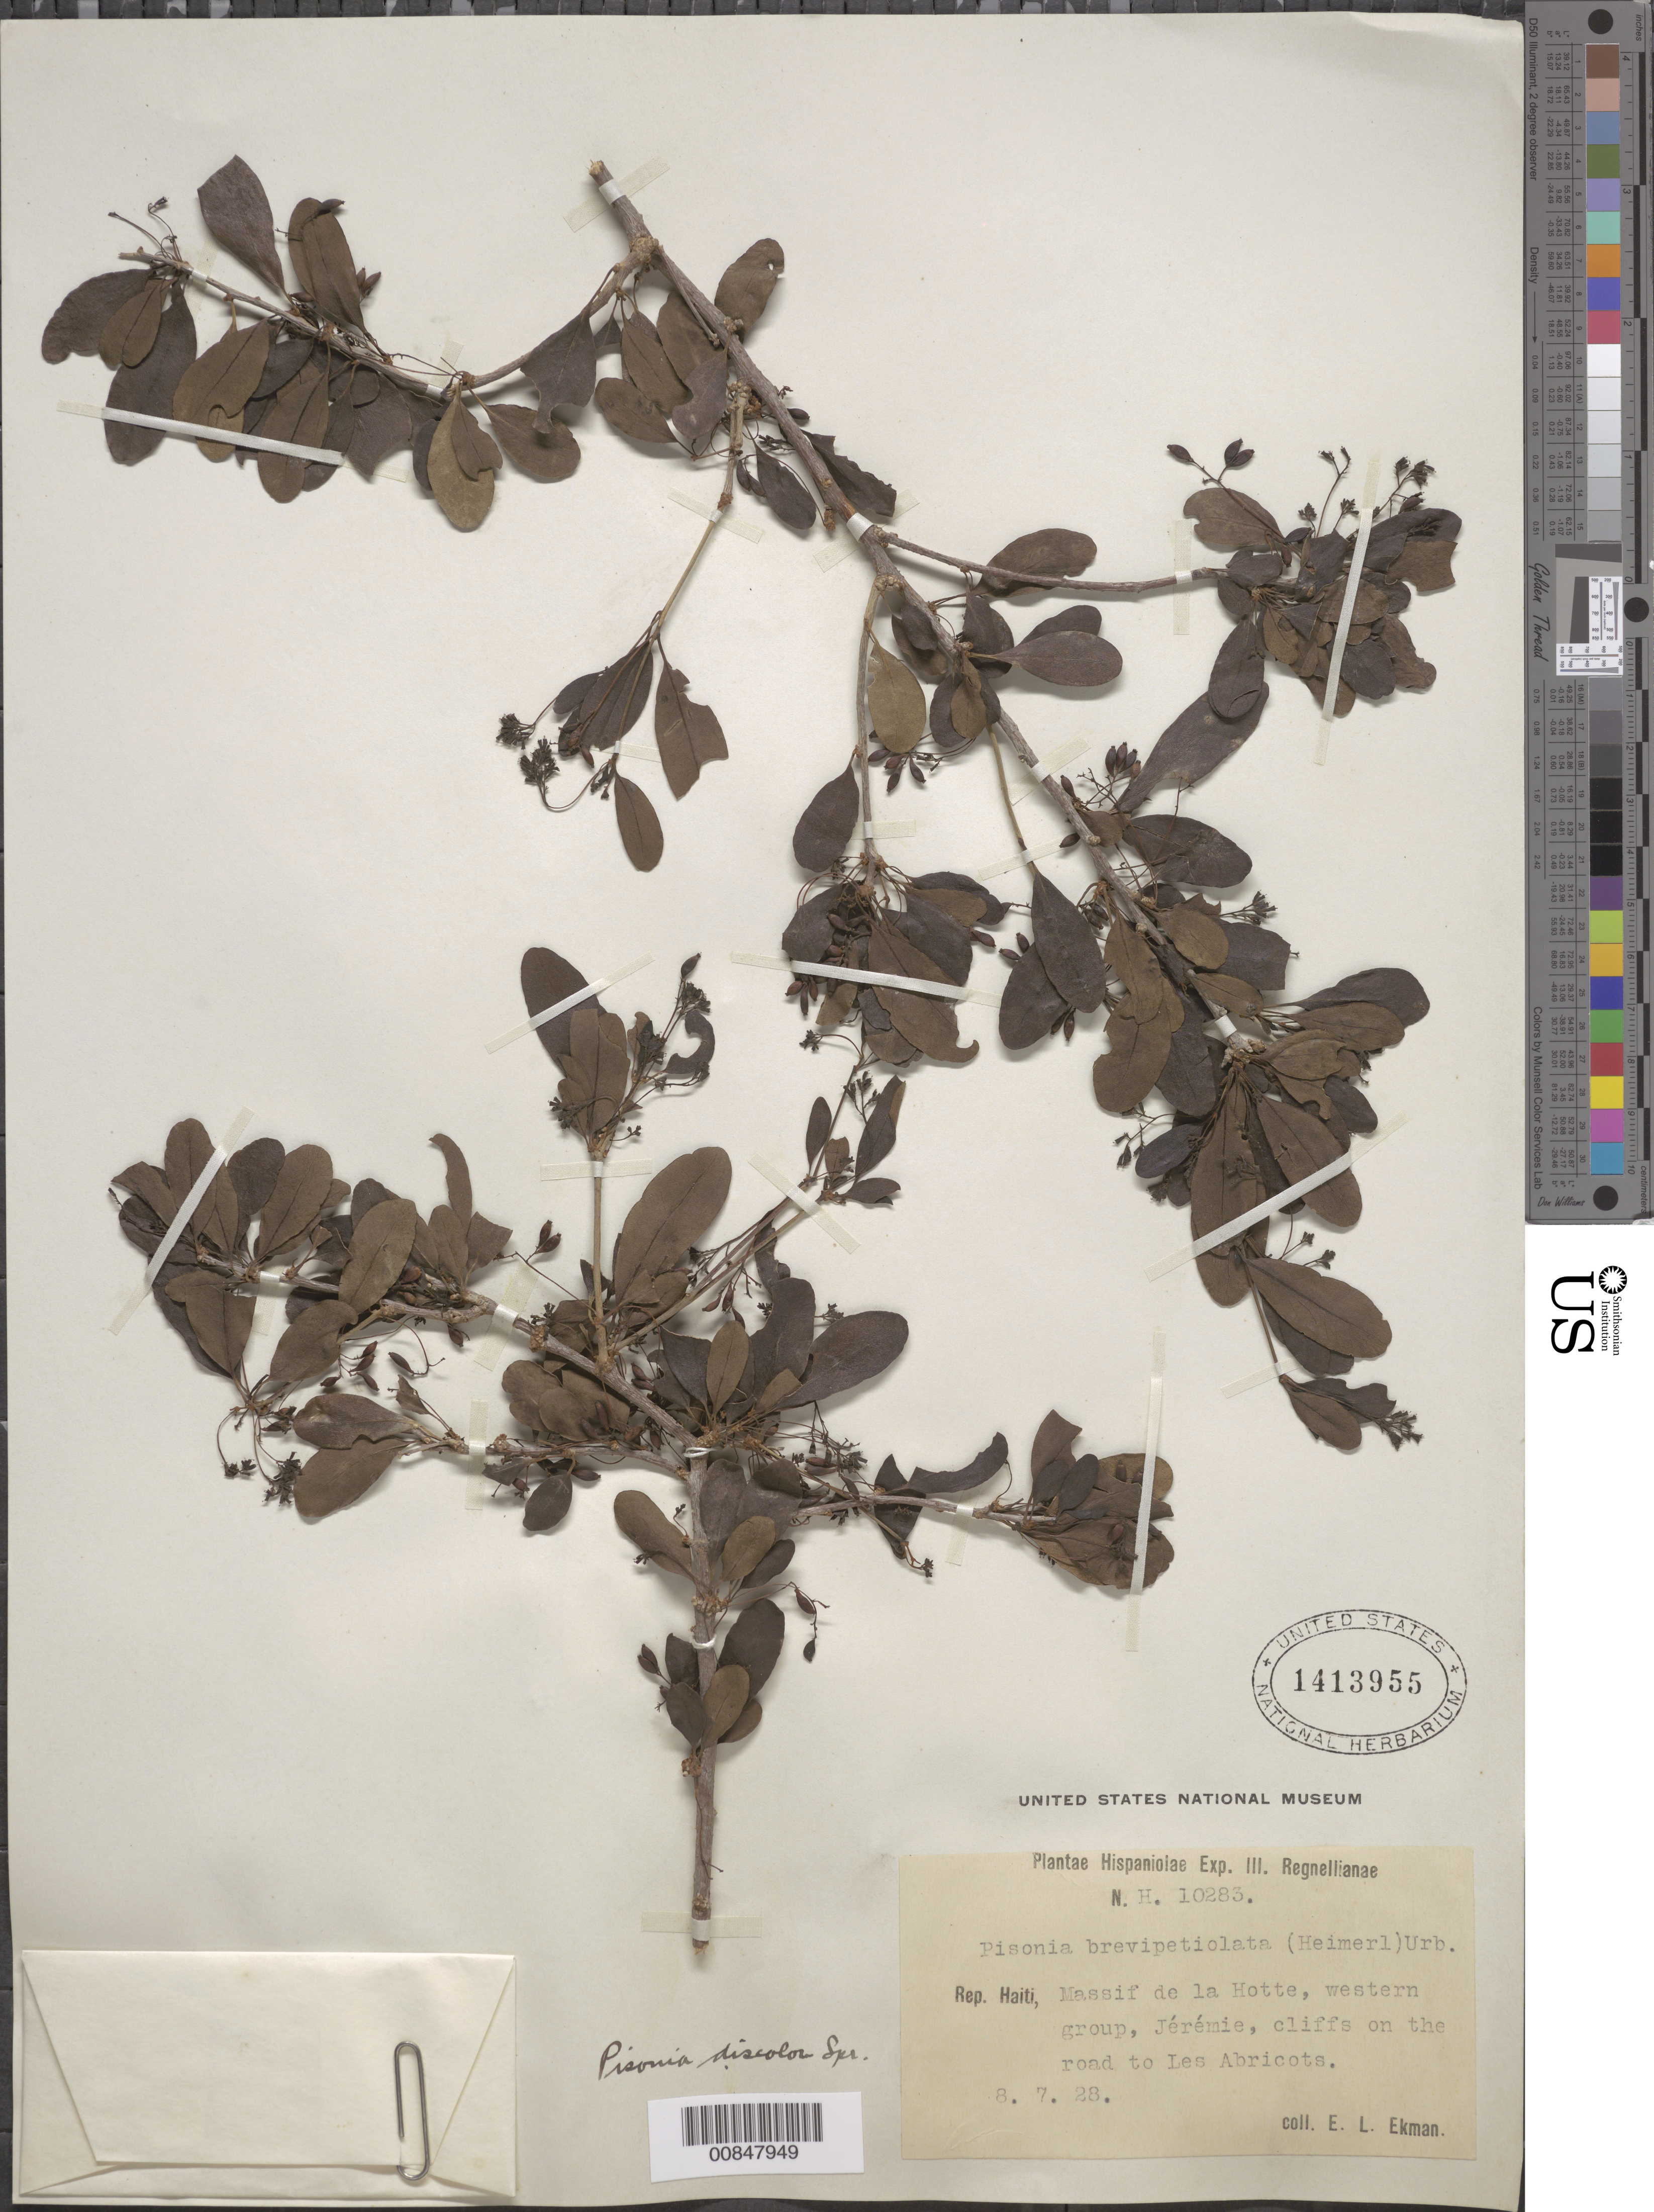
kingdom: Plantae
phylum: Tracheophyta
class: Magnoliopsida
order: Caryophyllales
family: Nyctaginaceae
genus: Guapira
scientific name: Guapira brevipetiolata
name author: (Heimerl) Alain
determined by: Strong, Mark T., (BOT), Smithsonian Institution - National Museum of Natural History (UNITED STATES)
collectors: E. L. Ekman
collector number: H 10283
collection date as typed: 08 Jul 1928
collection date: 1928-07-08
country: Haiti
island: Hispaniola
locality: Massif de la Hotte, western group, Jérémie, cliffs on the road to Les Abricots.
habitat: Cliffs.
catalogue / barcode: US 1413955